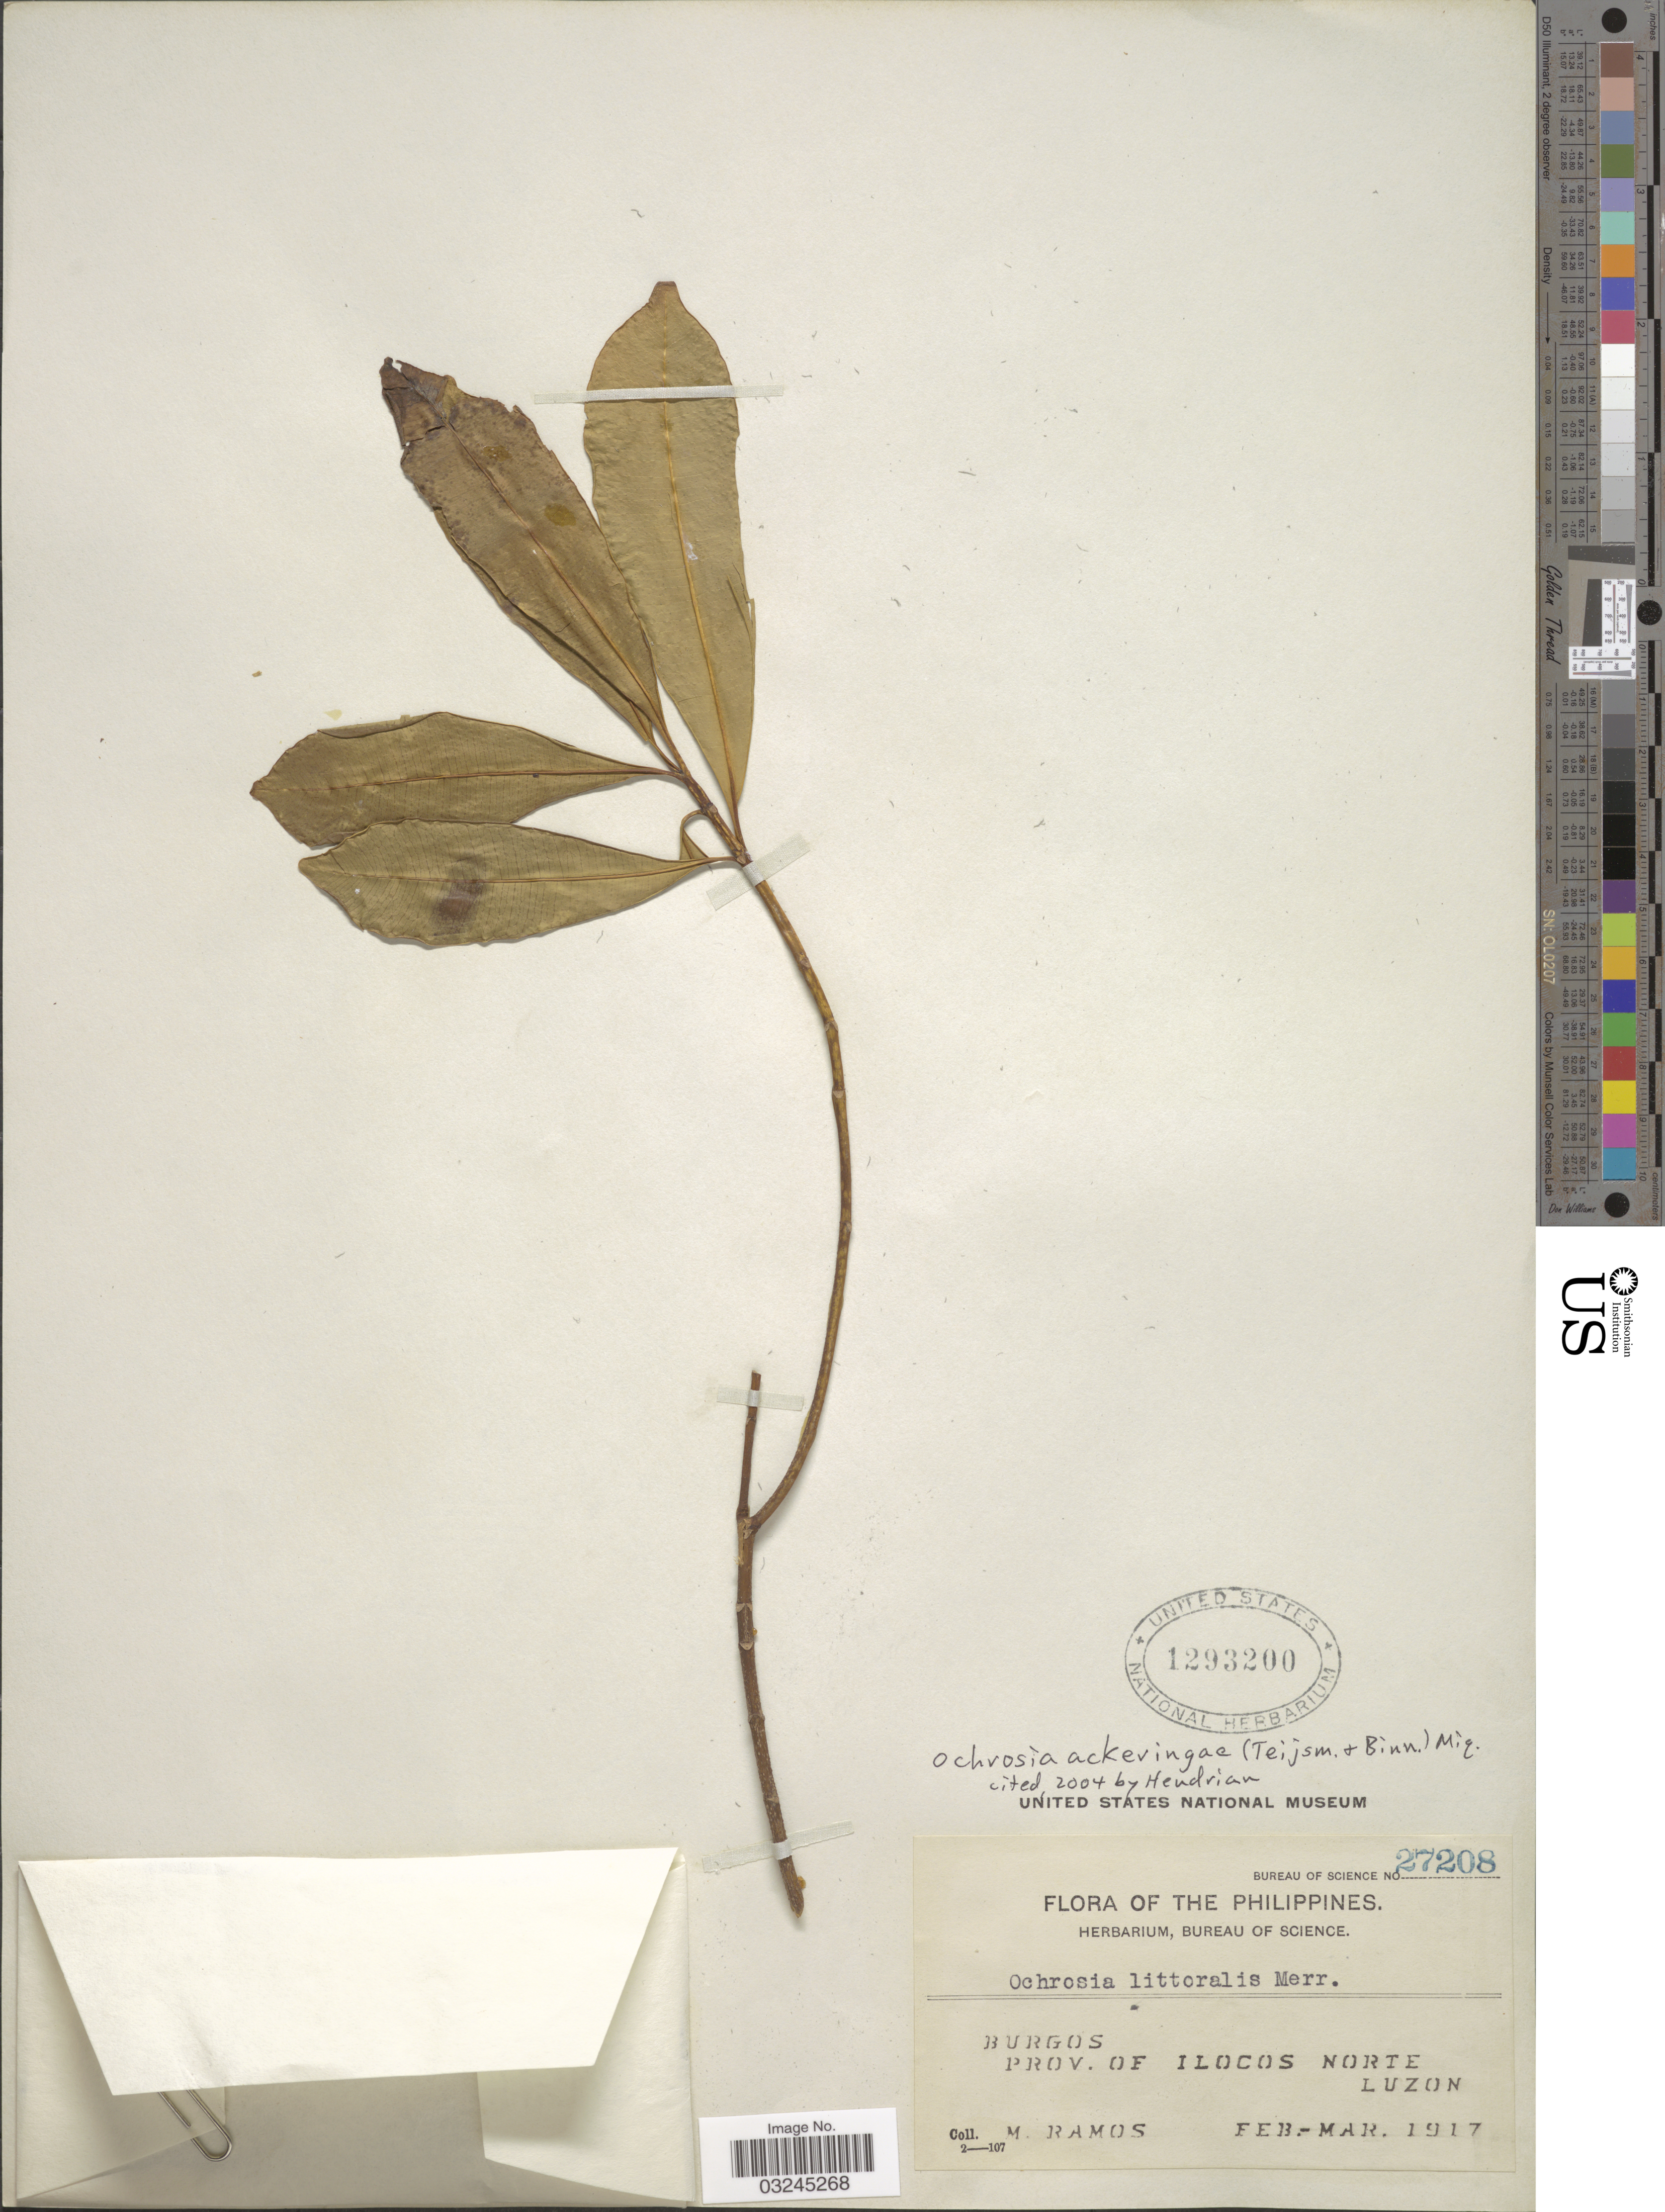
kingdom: Plantae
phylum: Tracheophyta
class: Magnoliopsida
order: Gentianales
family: Apocynaceae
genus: Ochrosia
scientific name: Ochrosia ackeringae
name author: (Teijsm. & Binn.) Miq.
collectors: M. Ramos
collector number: Bureau of Science 27208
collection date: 1917-02/1917-03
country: Philippines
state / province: Ilocos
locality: Burgos. Prov. of Ilocos Norte. Luzon.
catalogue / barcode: US 1293200